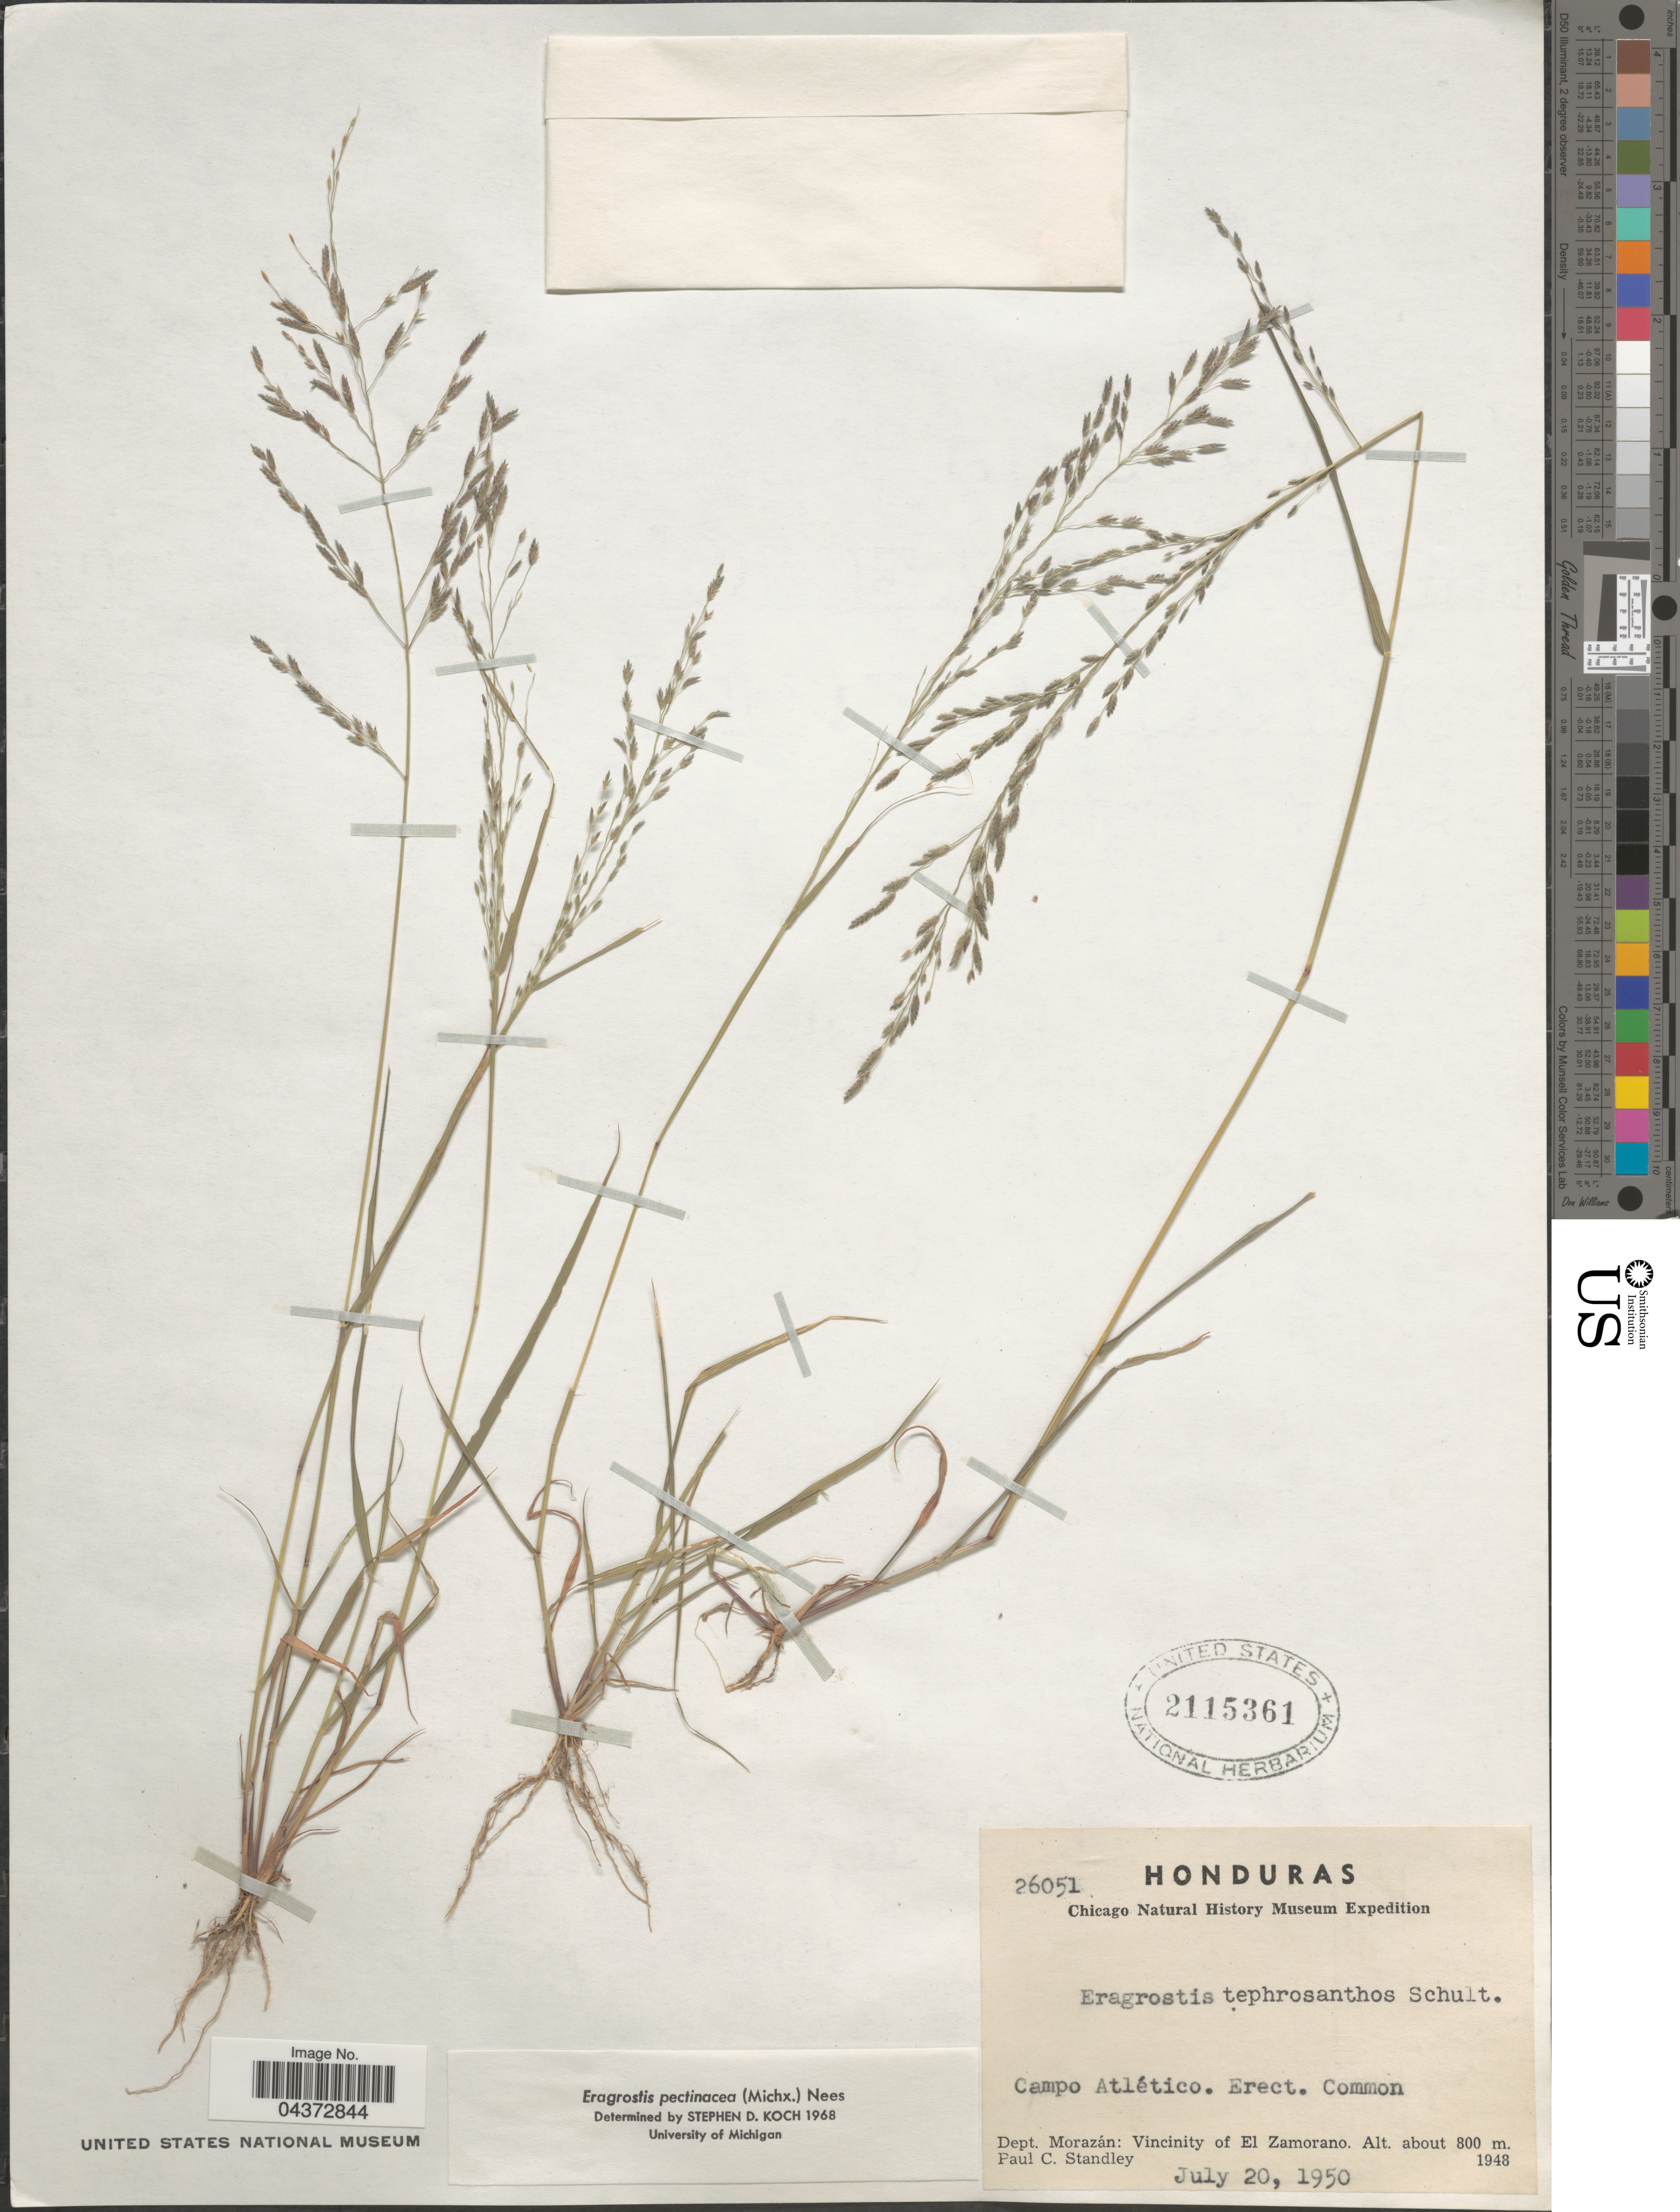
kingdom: Plantae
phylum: Tracheophyta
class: Liliopsida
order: Poales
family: Poaceae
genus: Eragrostis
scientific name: Eragrostis pectinacea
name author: (Michx.) Nees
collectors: P. C. Standley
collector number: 26051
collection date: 1950-07-20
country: Honduras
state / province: Fco. Morazán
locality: Chicago Natural History Museum Expedition. Campo Atlético. Dept. Morazán: Vicinity of El Zamorano.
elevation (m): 800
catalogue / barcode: US 2115361